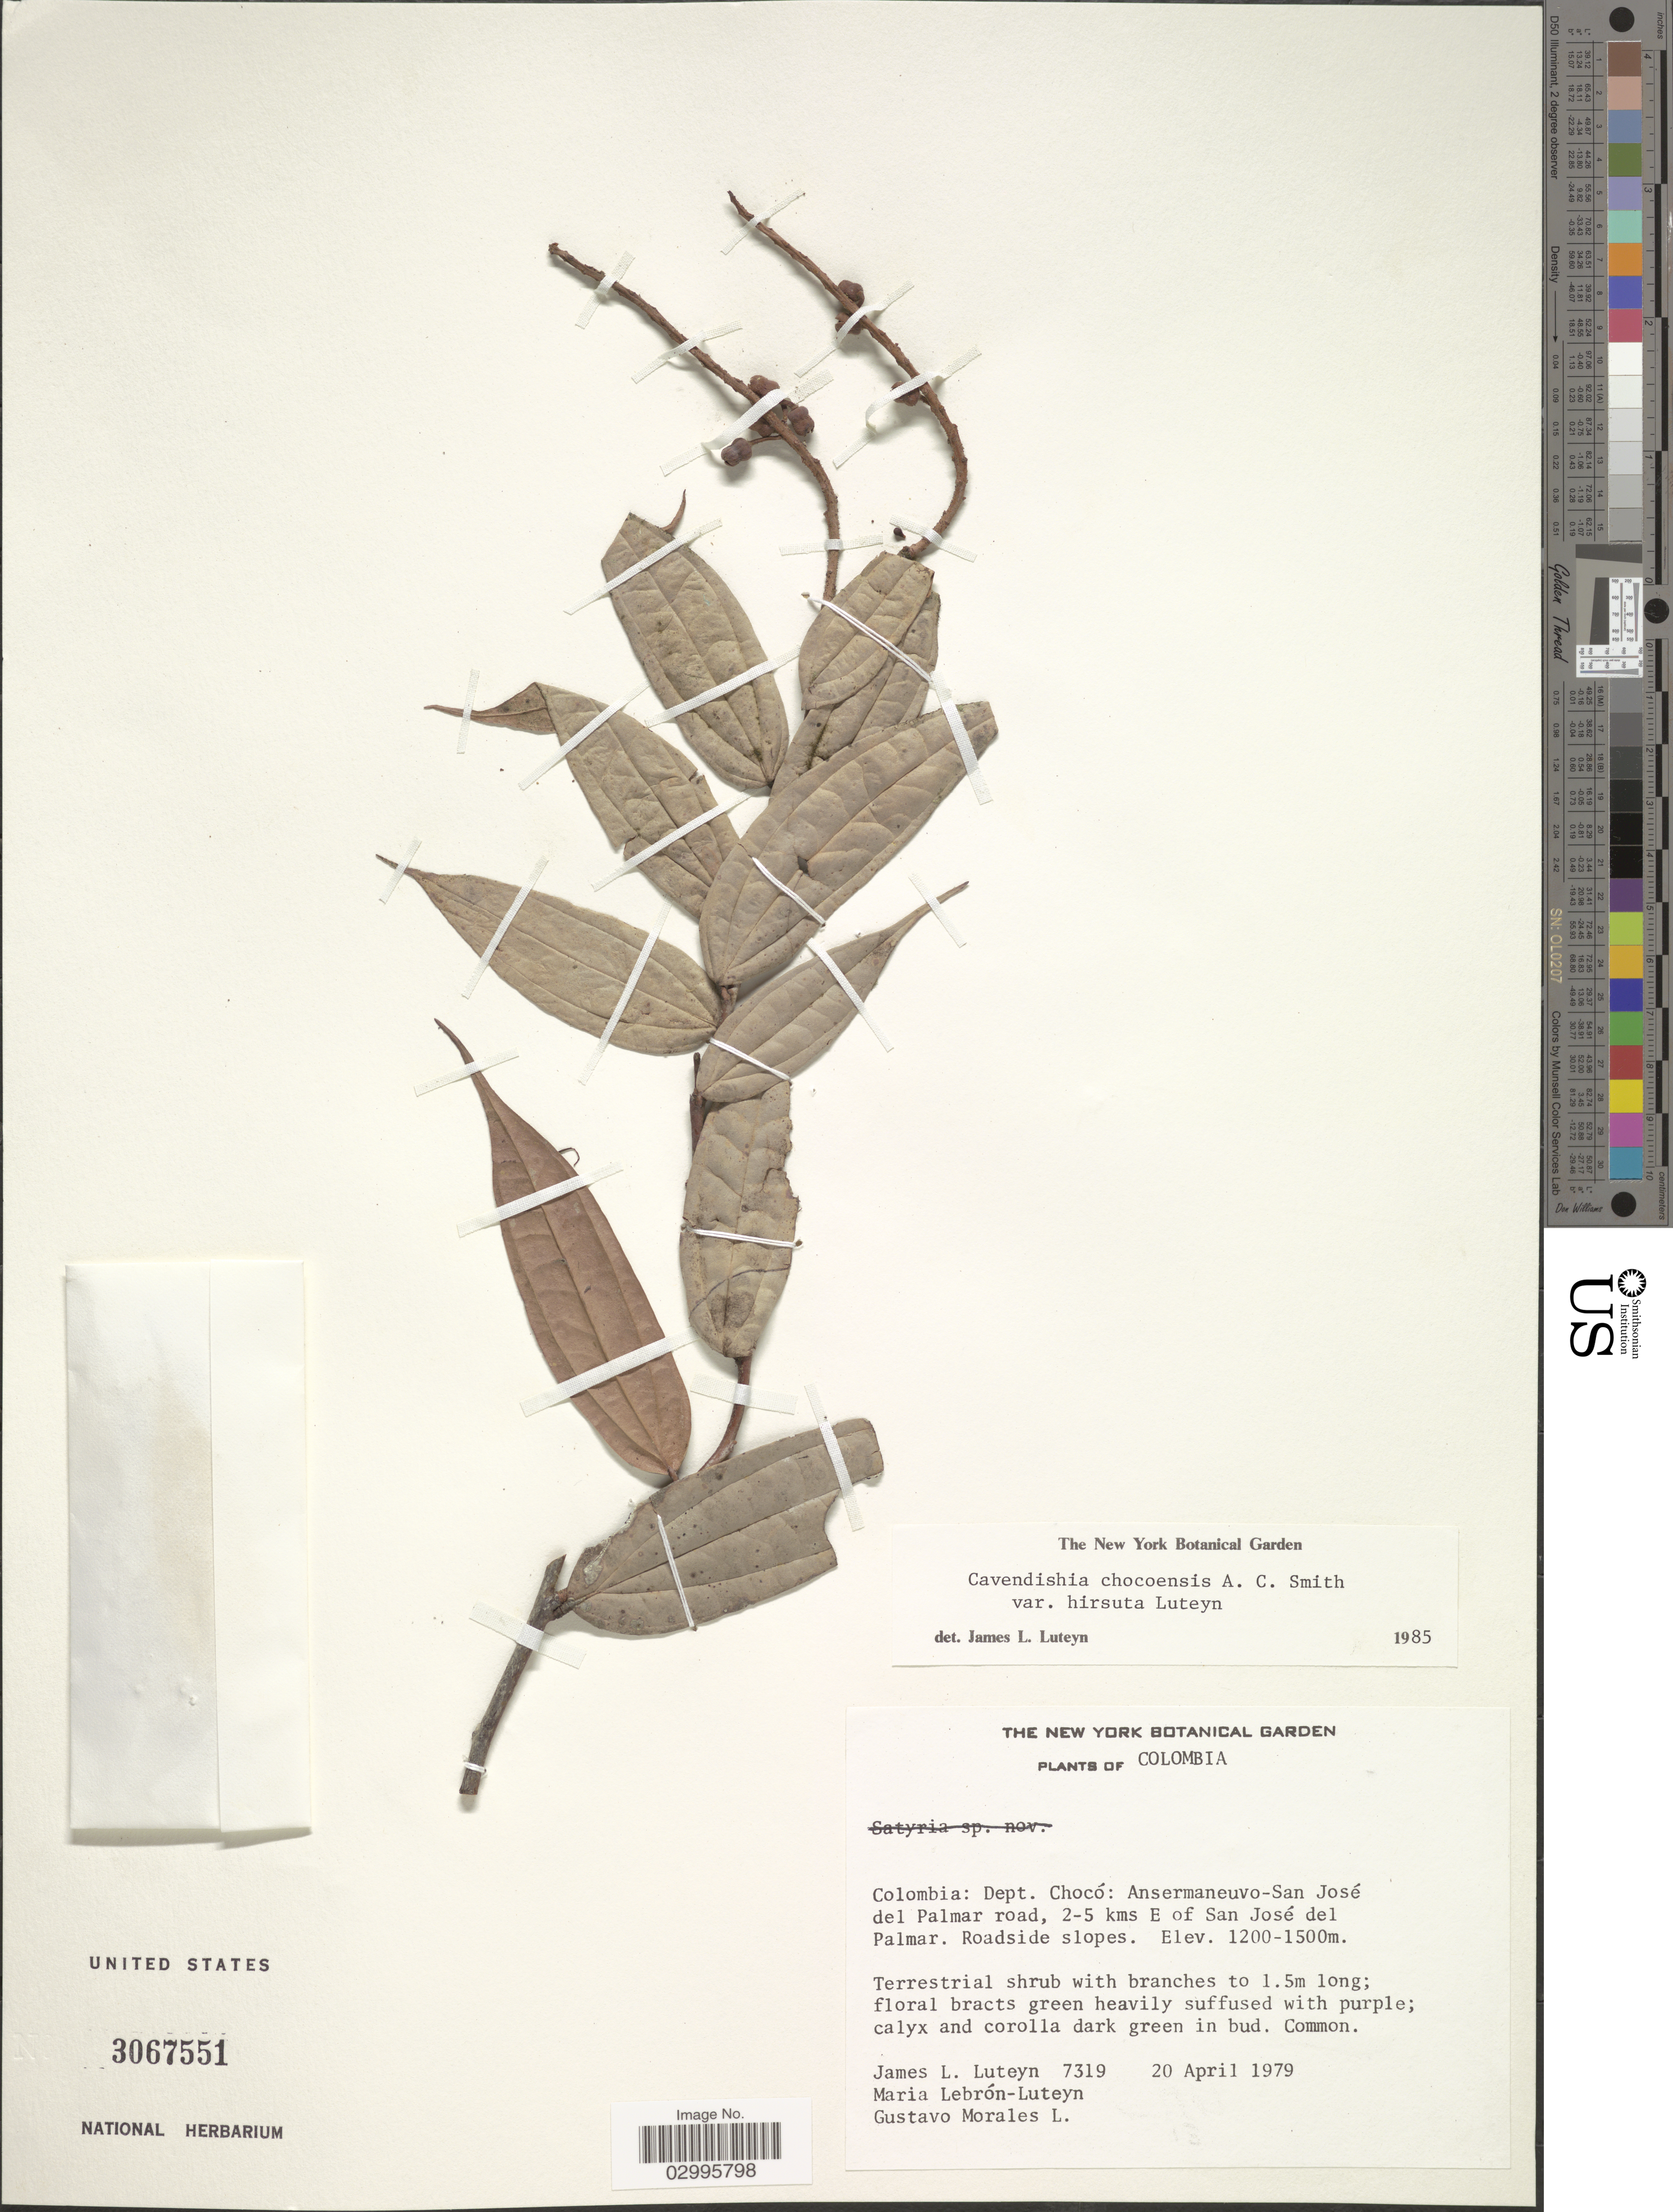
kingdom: Plantae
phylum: Tracheophyta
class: Magnoliopsida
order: Ericales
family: Ericaceae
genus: Cavendishia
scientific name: Cavendishia chocoensis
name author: A.C. Sm.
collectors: J. Luteyn, M. L. Lebrón-Luteyn & G. Morales L.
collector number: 7319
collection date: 1979-04-20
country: Colombia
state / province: Chocó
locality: Dept. Chocó: Ansermaneuvo- San José del Palmar road, 2-5 kms E of San José del Palmar.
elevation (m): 1200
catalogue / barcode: US 3067551